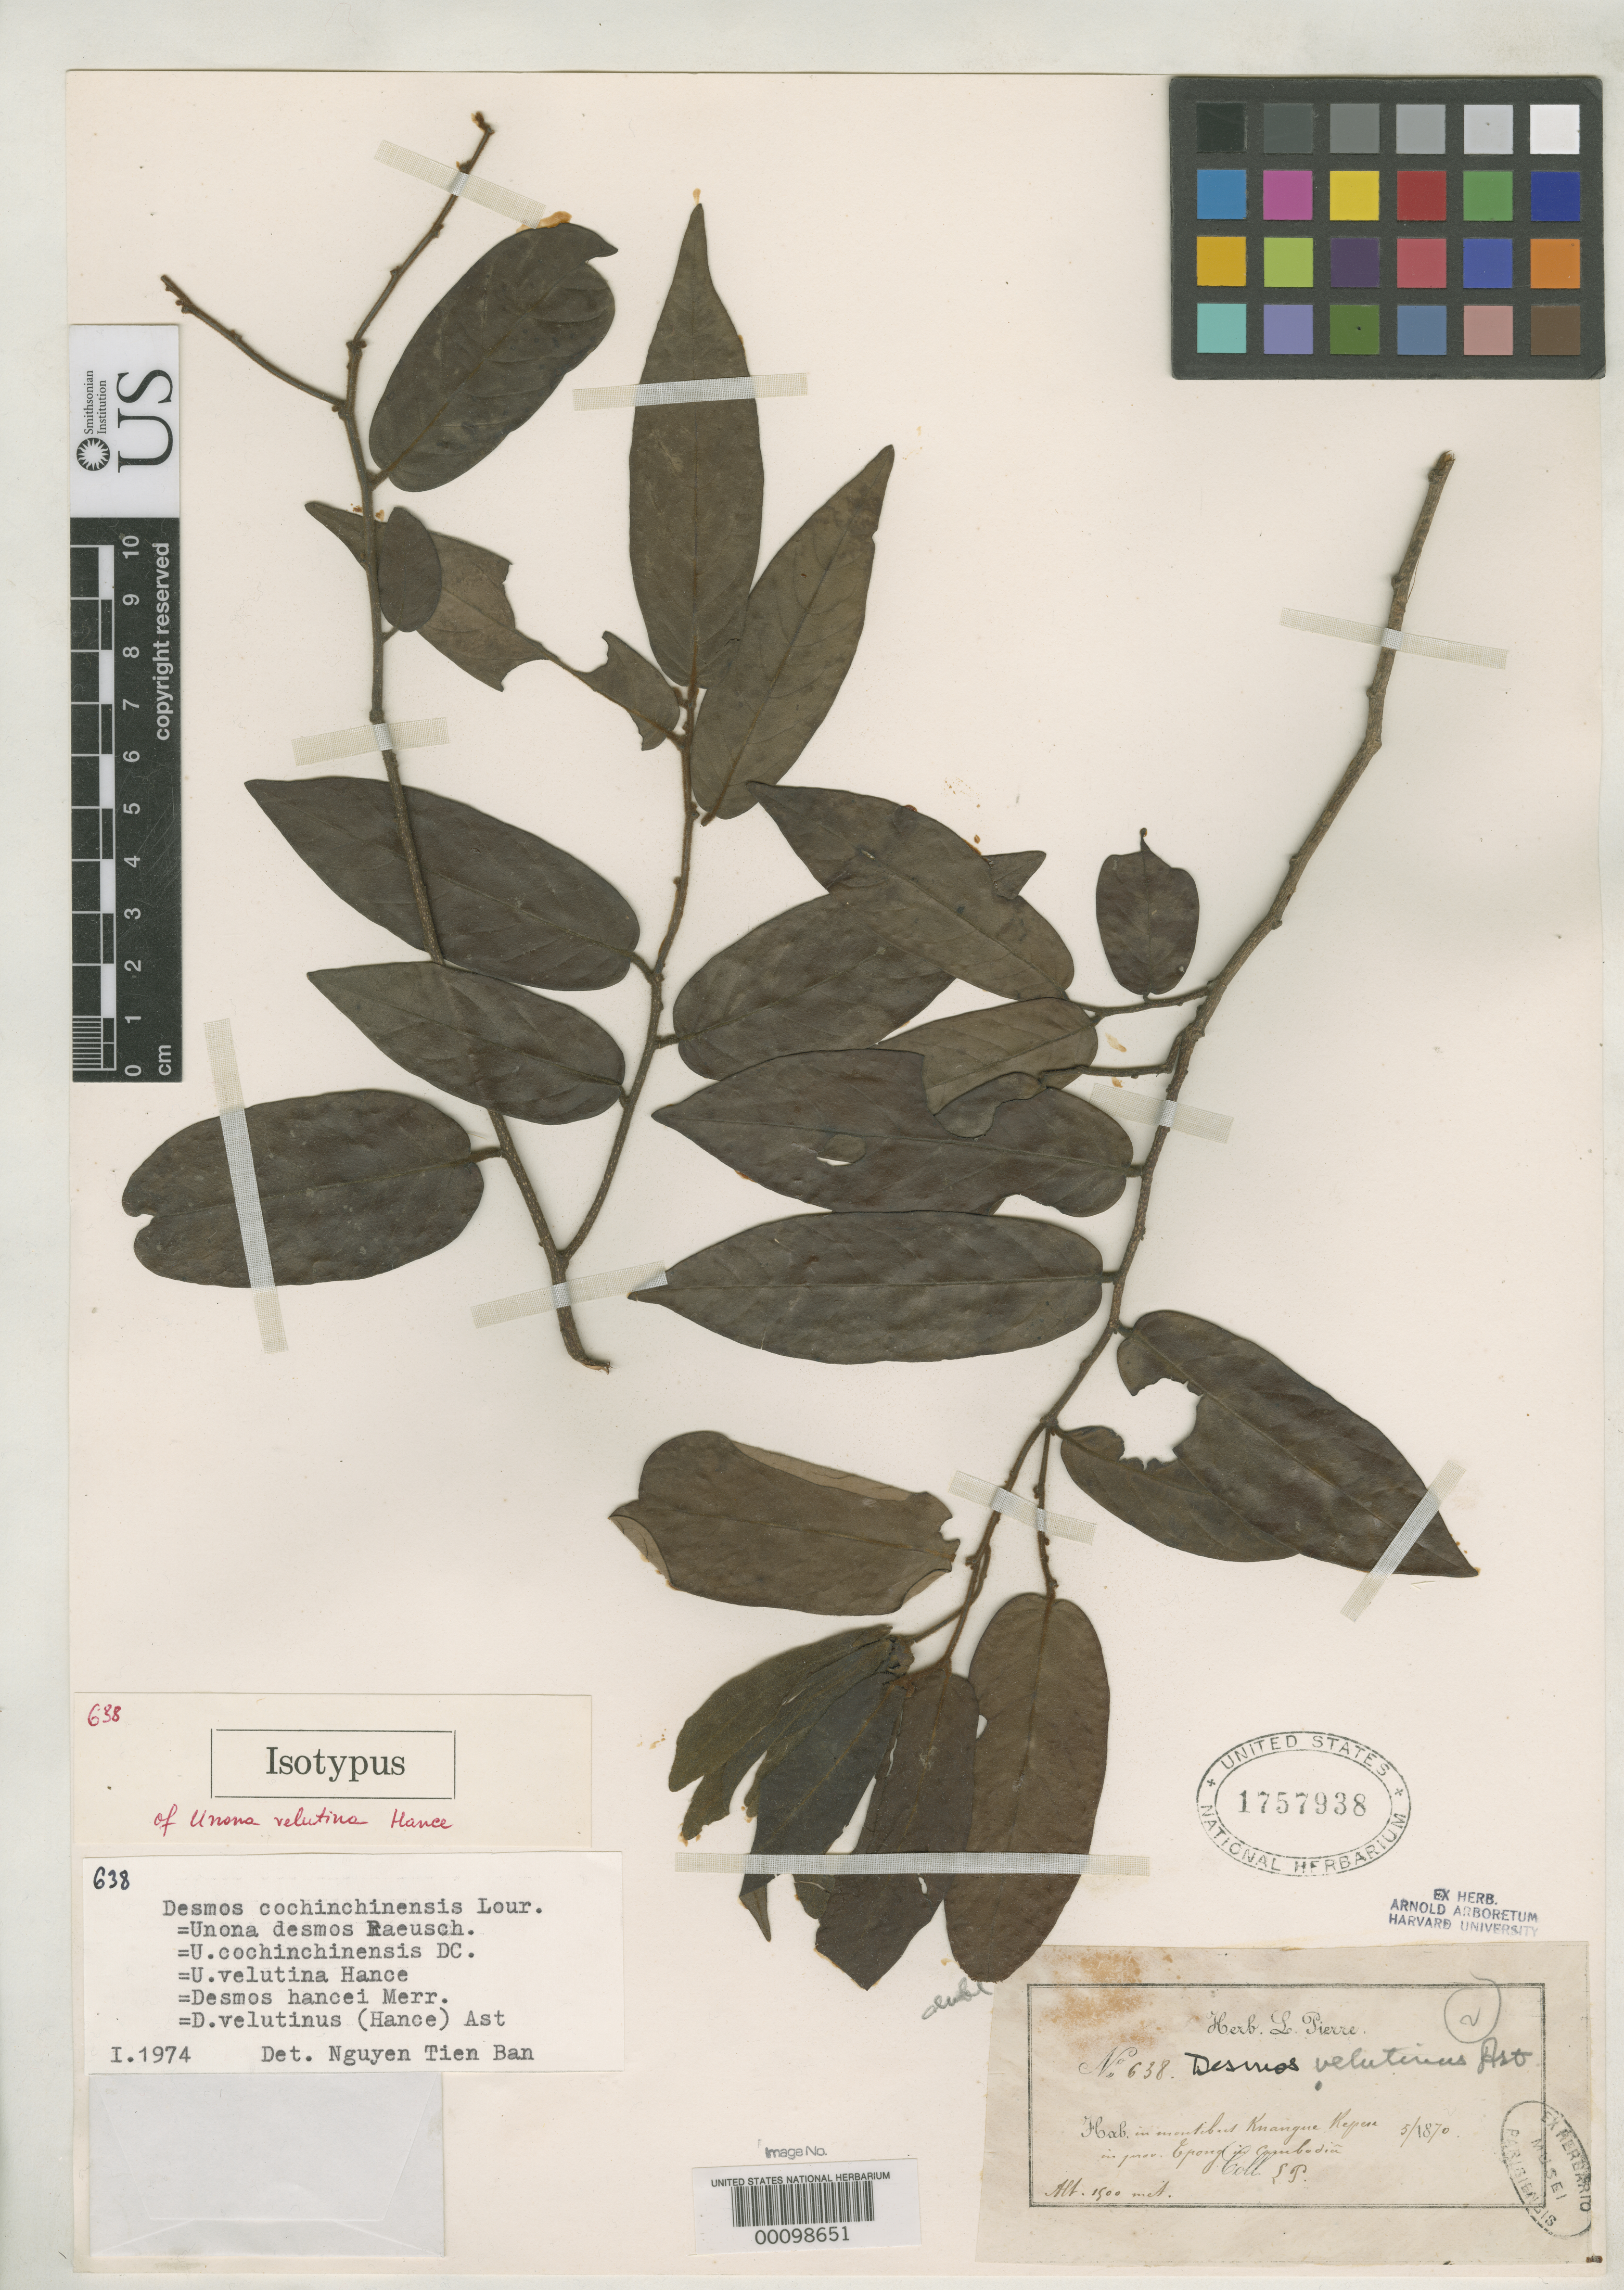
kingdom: Plantae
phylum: Tracheophyta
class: Magnoliopsida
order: Magnoliales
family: Annonaceae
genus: Unona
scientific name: Unona velutina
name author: Hance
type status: Isotype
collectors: J. Pierre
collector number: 638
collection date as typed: Apr 1870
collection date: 1870-04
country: Cambodia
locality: Kwang Repen, Tpong.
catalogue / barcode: US 1757938